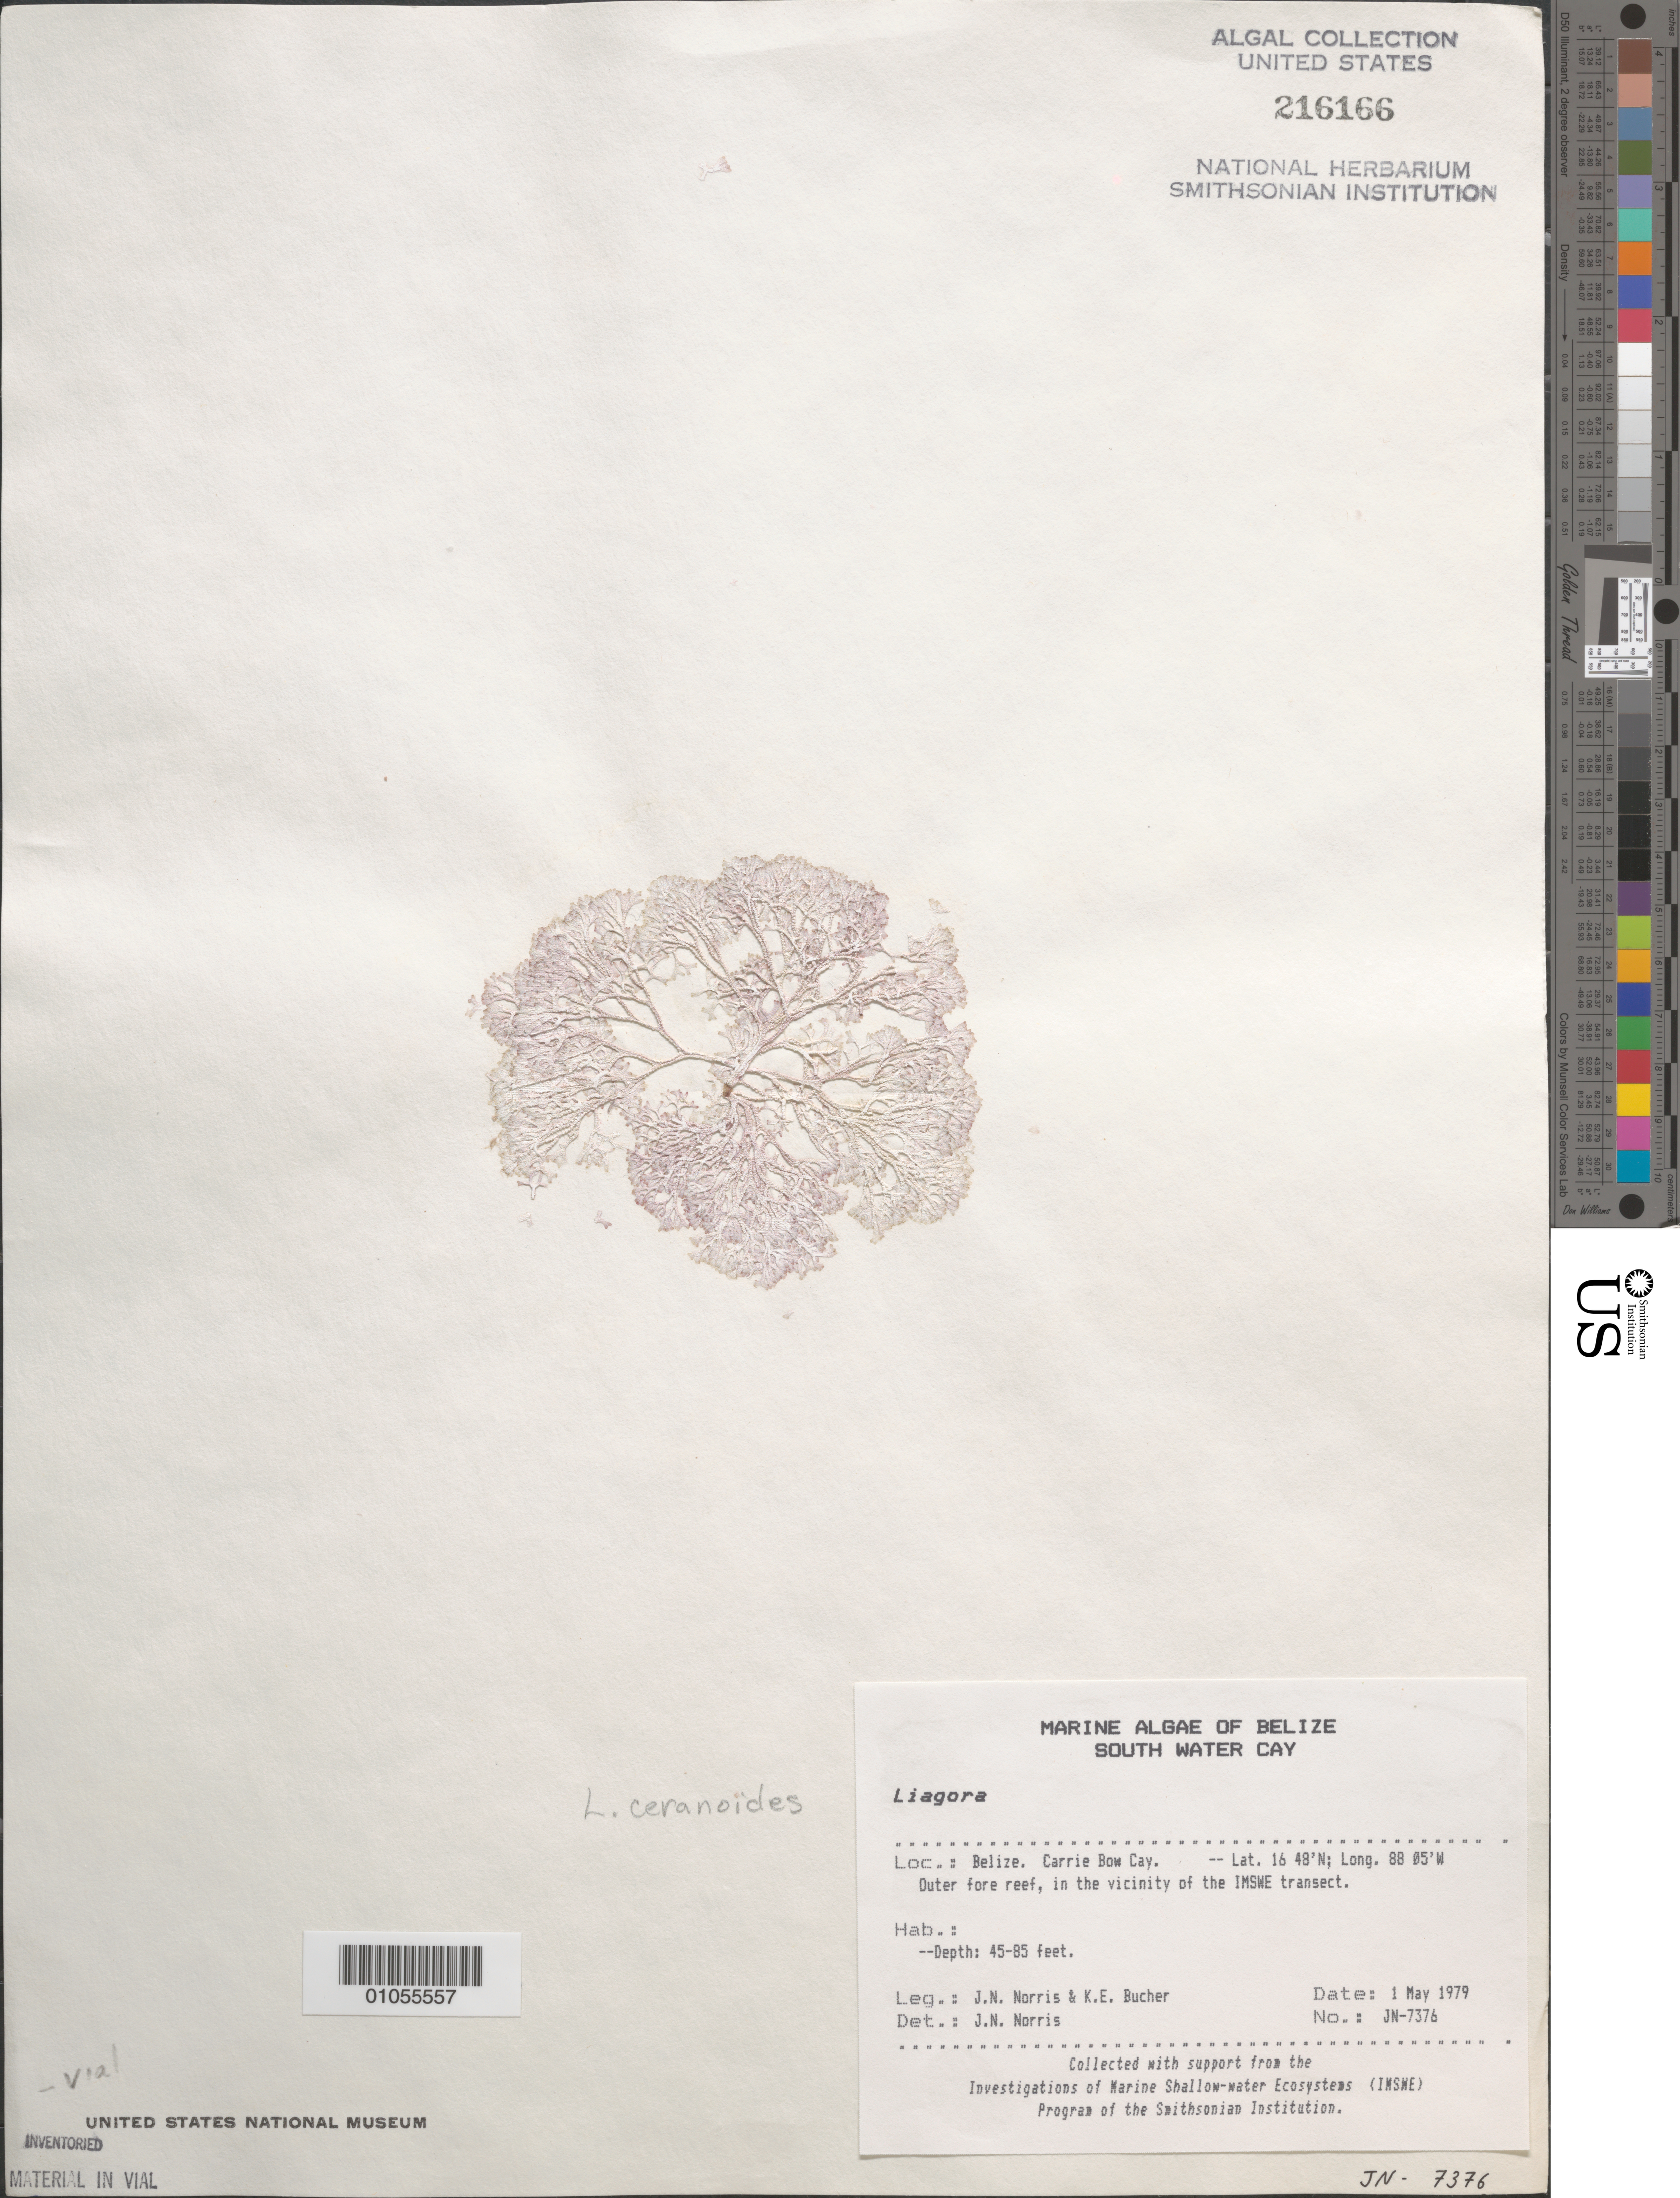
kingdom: Plantae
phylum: Rhodophyta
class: Florideophyceae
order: Nemaliales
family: Liagoraceae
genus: Liagora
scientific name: Liagora ceranoides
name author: J.V.Lamouroux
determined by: Norris, James N.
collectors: J. N. Norris & K. E. Bucher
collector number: JN-7376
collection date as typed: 01 May 1979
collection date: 1979-05-01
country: Belize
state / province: Stann Creek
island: Carrie Bow Cay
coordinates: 16 48'N, 88 05'W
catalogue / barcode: US 216166